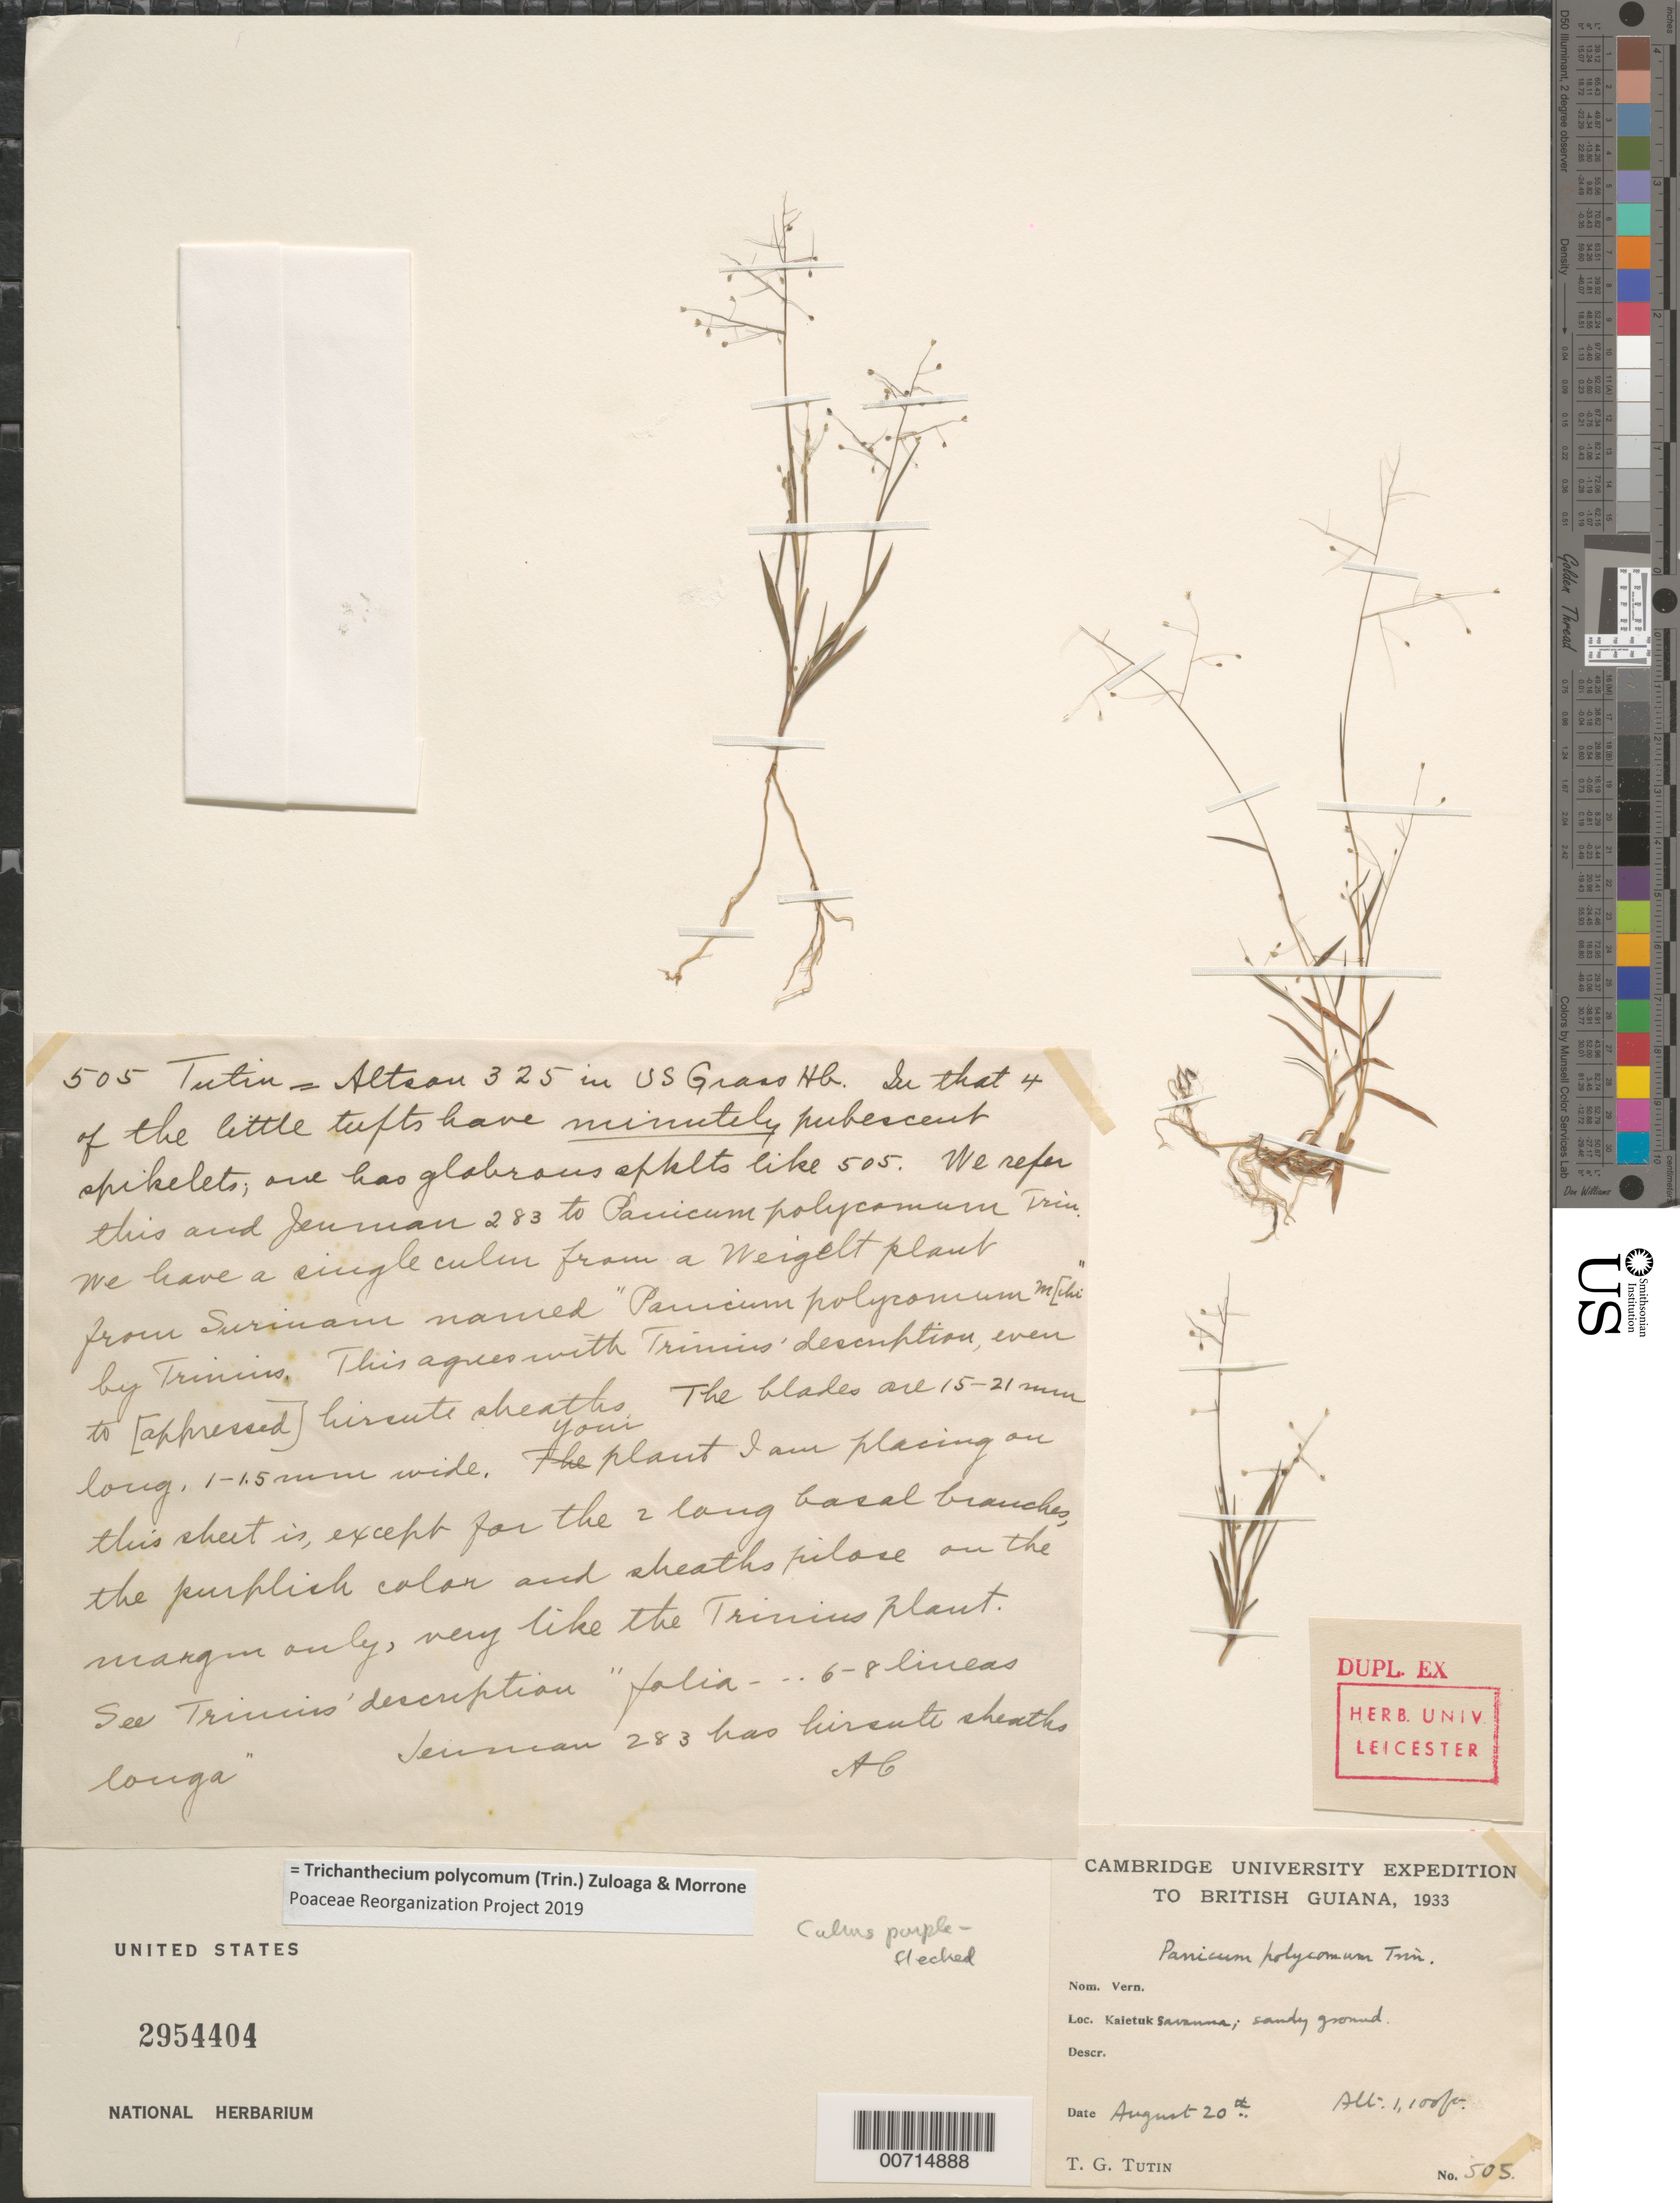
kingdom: Plantae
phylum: Tracheophyta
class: Liliopsida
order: Poales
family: Poaceae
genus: Trichanthecium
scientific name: Trichanthecium polycomum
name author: (Trin.) Zuloaga & Morrone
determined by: Poaceae Reorganization Project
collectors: T. G. Tutin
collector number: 505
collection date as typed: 20-Aug-33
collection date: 1933-08-20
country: Guyana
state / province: Potaro-Siparuni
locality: Kaietuk Savanna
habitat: Sandy ground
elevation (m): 335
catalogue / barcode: US 2954404